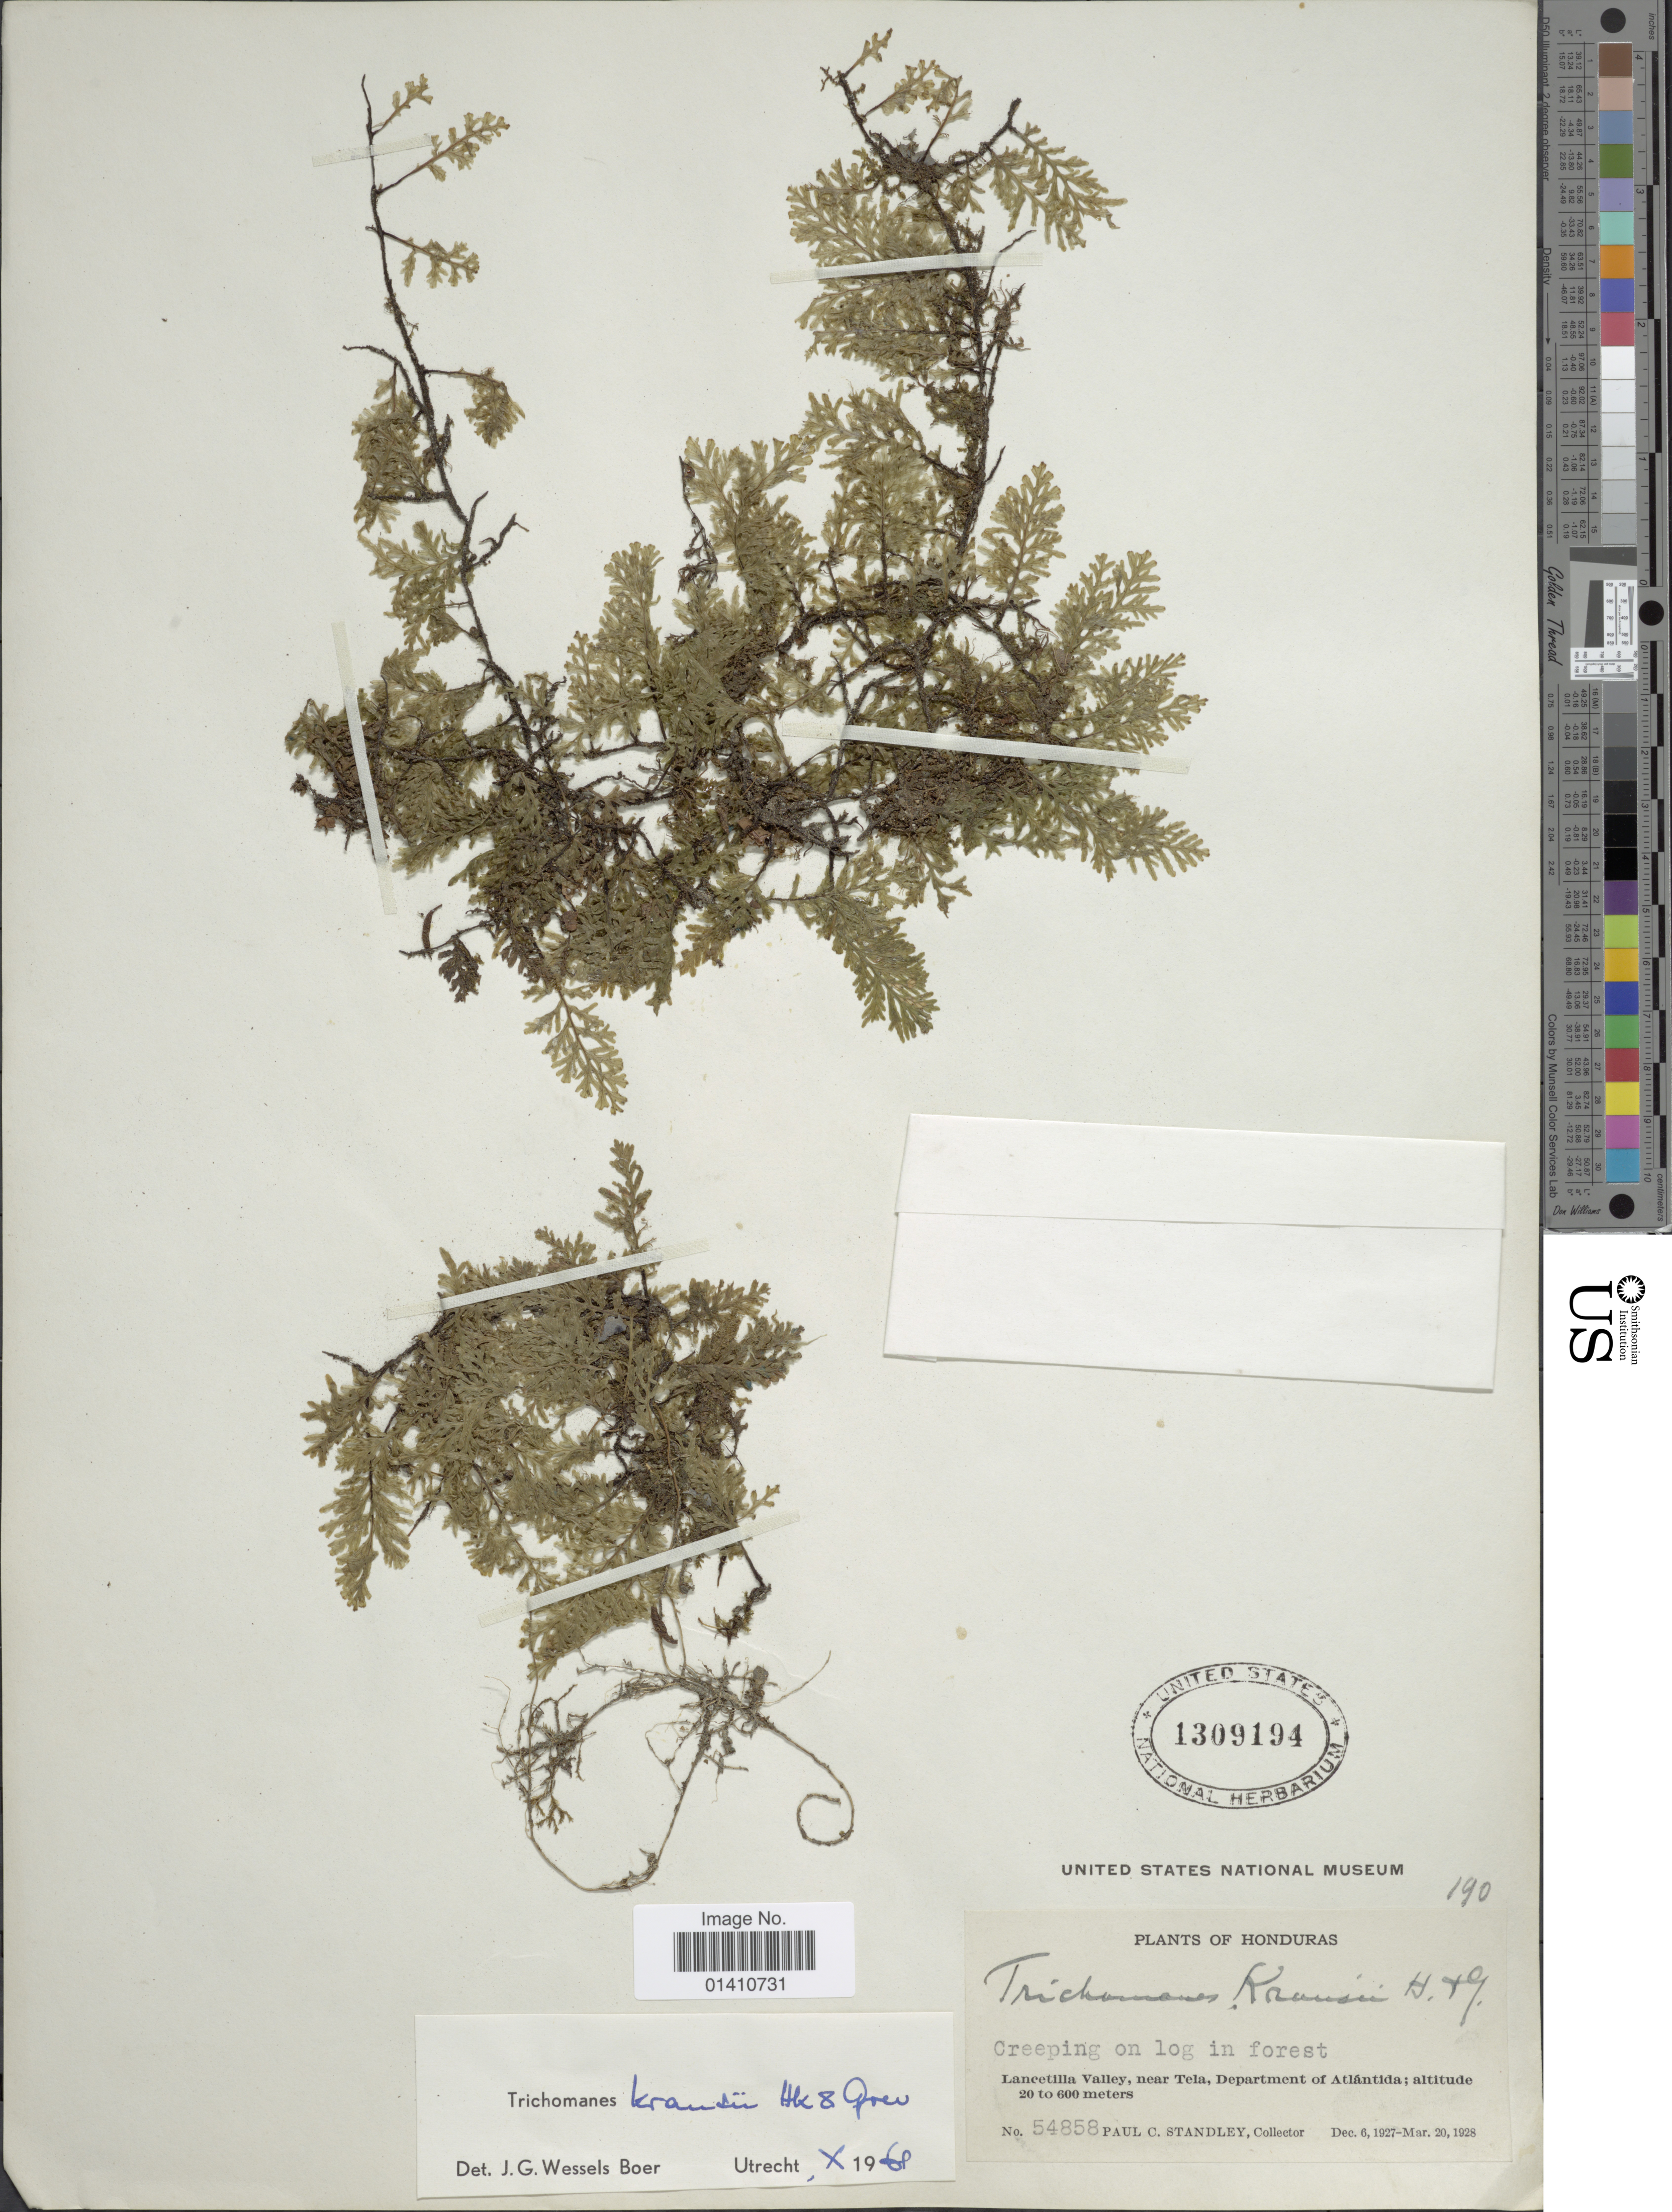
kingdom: Plantae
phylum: Tracheophyta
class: Polypodiopsida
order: Hymenophyllales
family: Hymenophyllaceae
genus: Didymoglossum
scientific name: Didymoglossum kraussii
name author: (Hook. & Grev.) C. Presl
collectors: P. C. Standley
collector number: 54858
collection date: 1927-12-06/1928-03-20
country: Honduras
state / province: Atlántida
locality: Lancetilla Valley, near Tela, Department of Atlantida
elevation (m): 20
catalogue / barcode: US 1309194